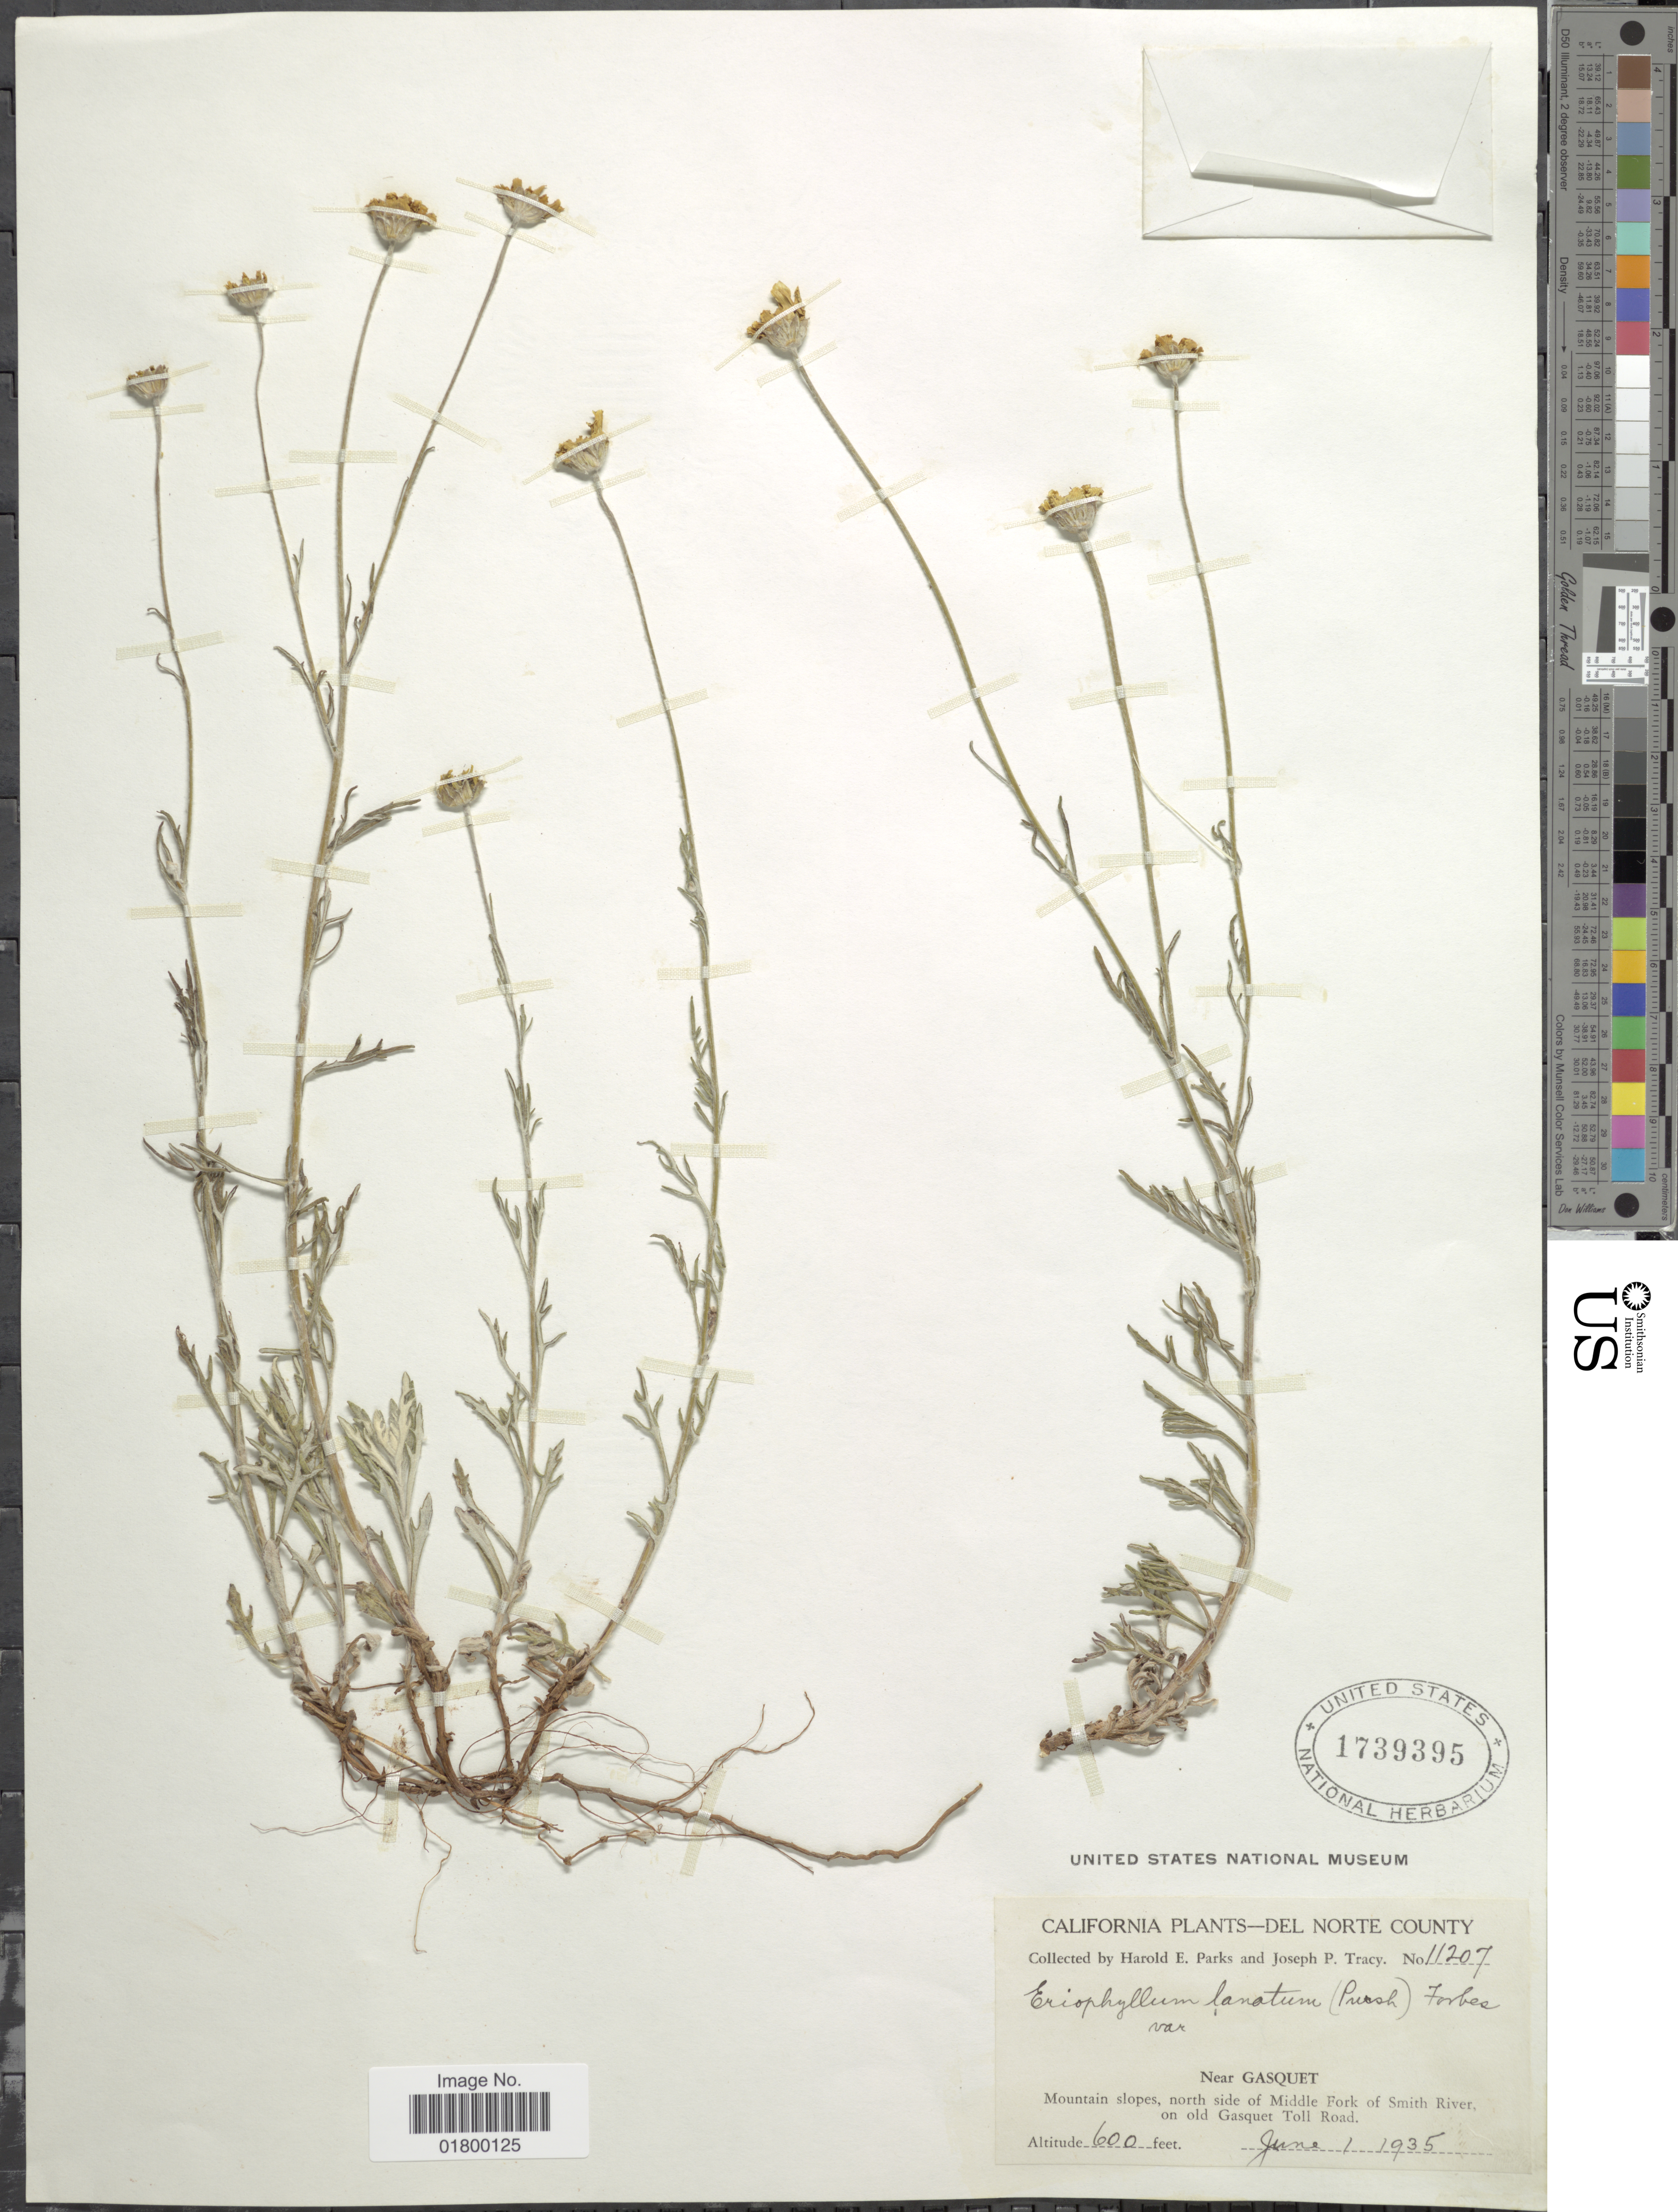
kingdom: Plantae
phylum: Tracheophyta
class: Magnoliopsida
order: Asterales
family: Asteraceae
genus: Eriophyllum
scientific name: Eriophyllum lanatum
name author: (Pursh) J. Forbes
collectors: H. E. Parks & J. Tracy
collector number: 11207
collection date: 1935-06-01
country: United States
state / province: California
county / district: Del Norte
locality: Del Norte County, Near Gasquet, Mountain slopes, north side of Middle Fork of Smith River, on old Gasquet Toll Road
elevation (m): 183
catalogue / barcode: US 1739395